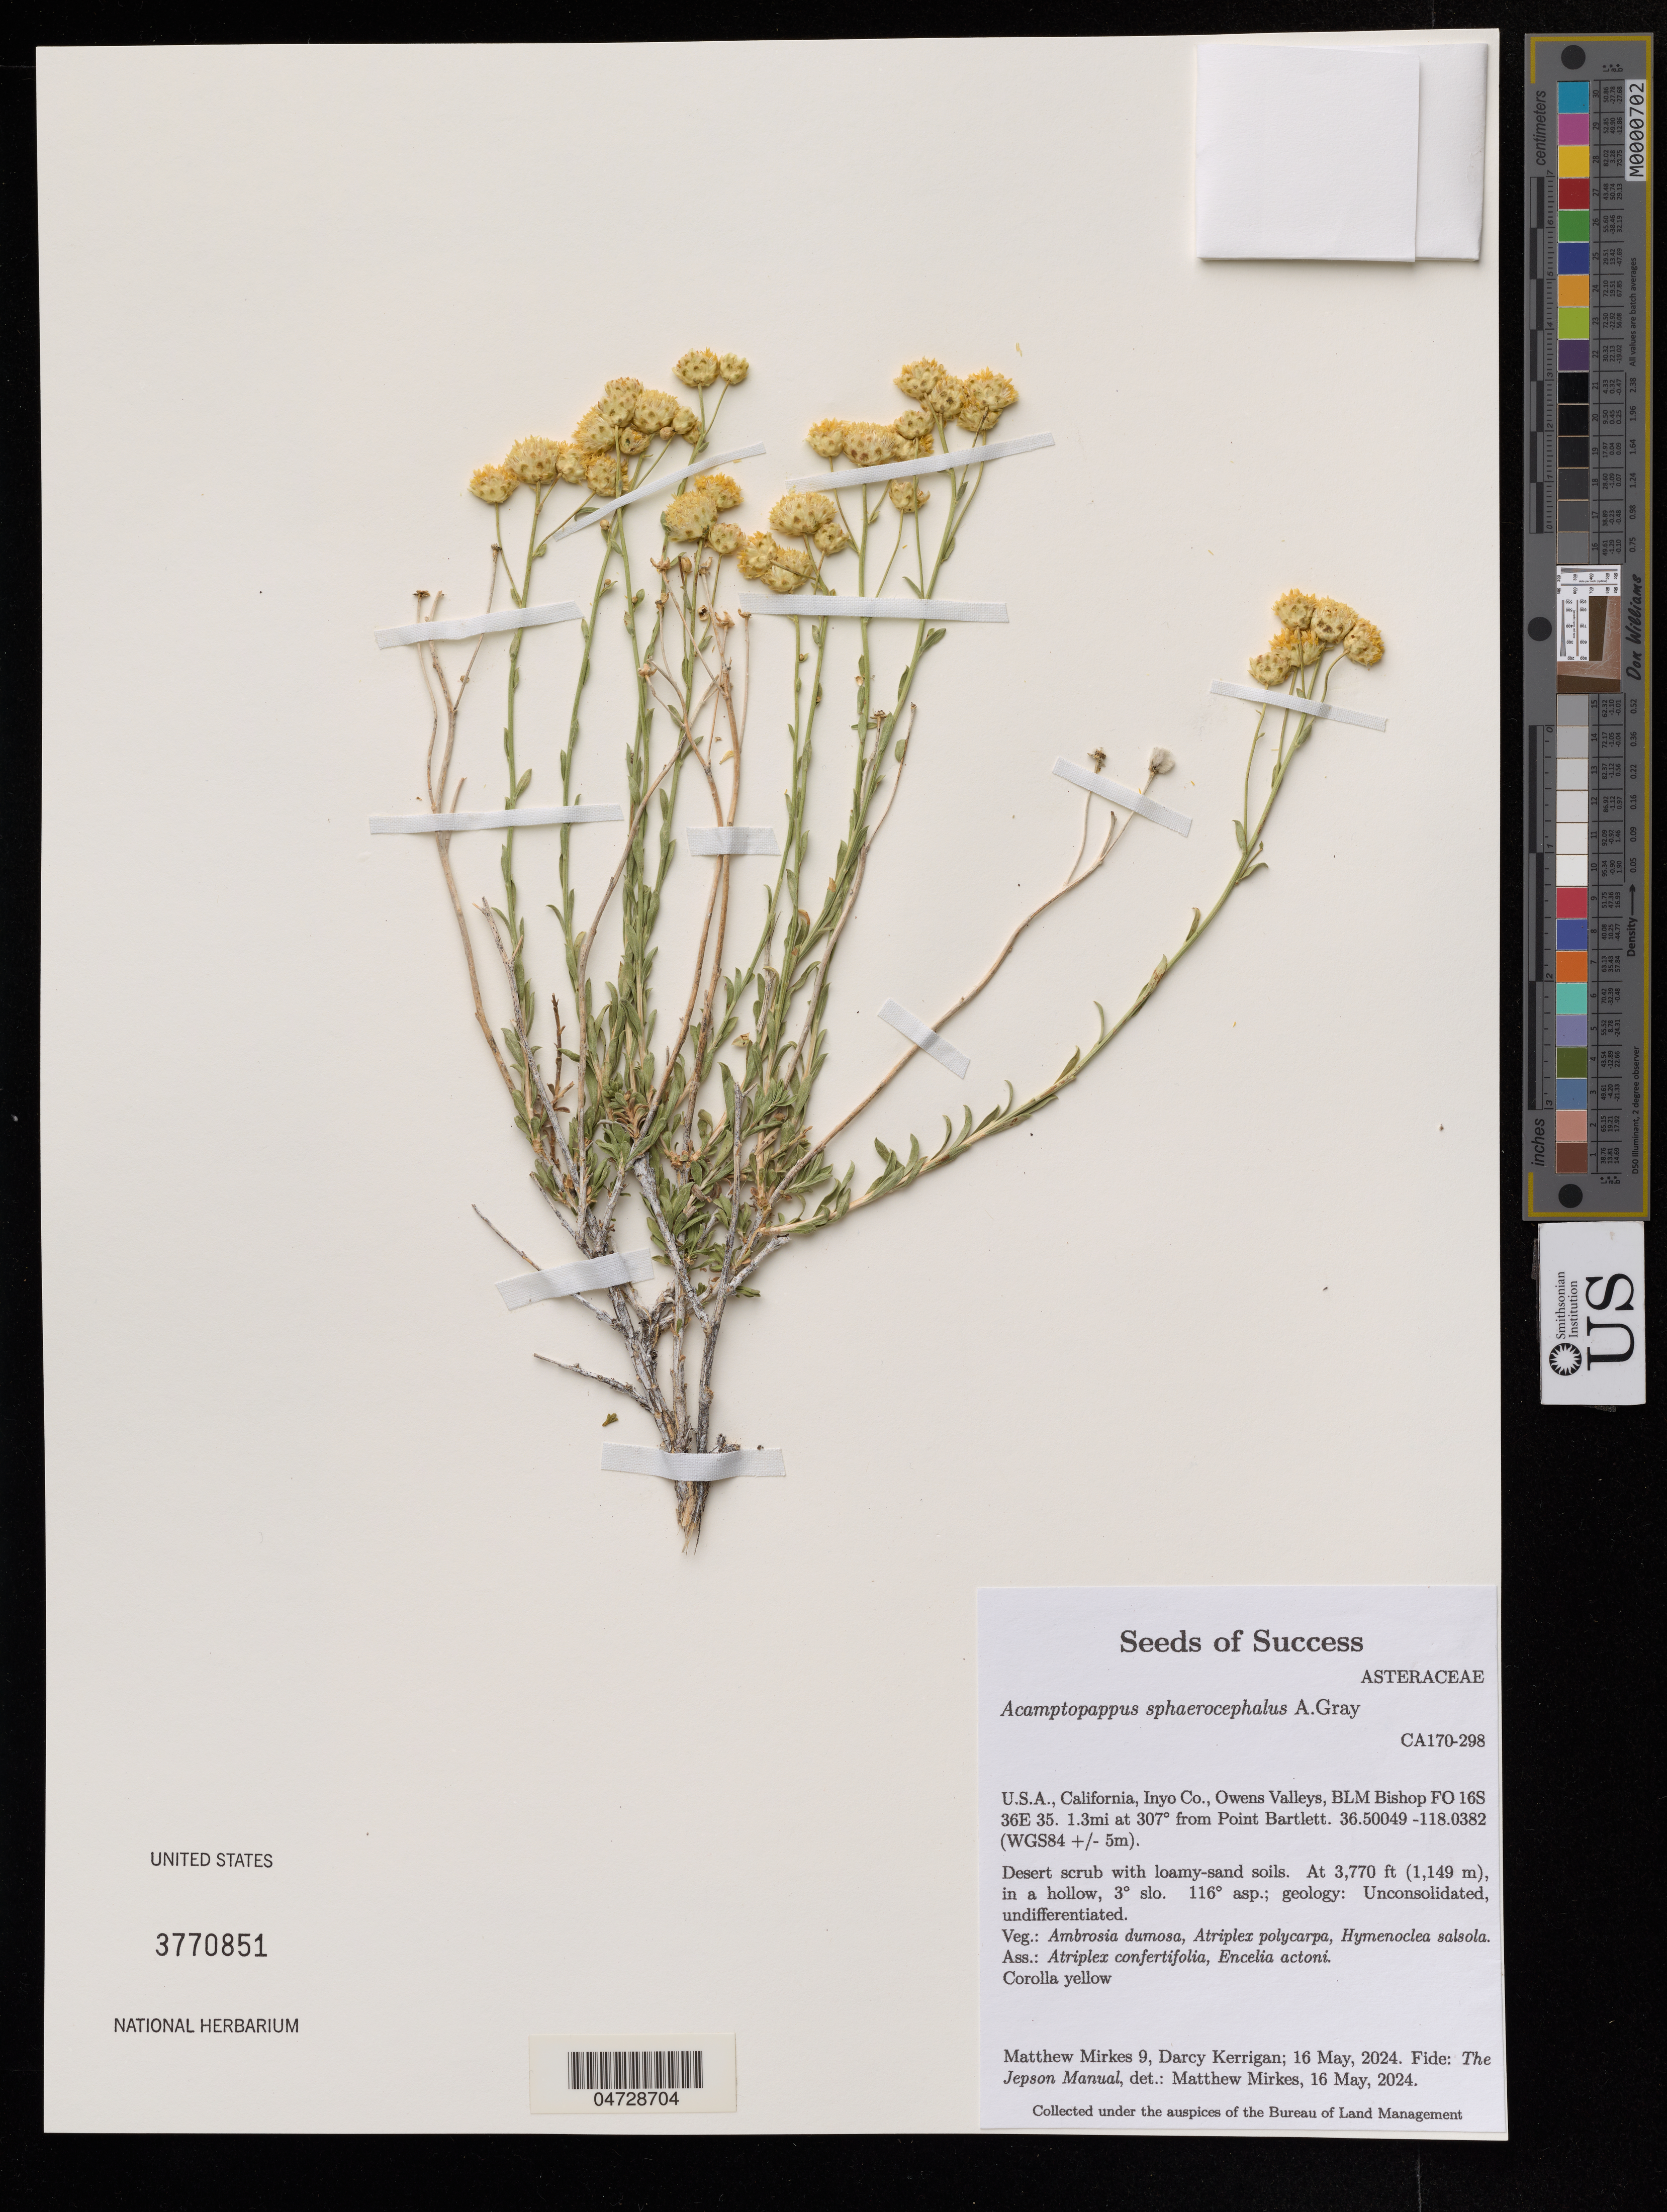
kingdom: Plantae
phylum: Tracheophyta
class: Magnoliopsida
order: Asterales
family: Asteraceae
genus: Acamptopappus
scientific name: Acamptopappus sphaerocephalus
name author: A. Gray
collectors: M. Mirkes & D. Kerrigan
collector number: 9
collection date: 2024-05-16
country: United States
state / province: California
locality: Inyo Co., Owens Valleys, BLM Bishop FO.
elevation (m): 1149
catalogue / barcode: US 3770851